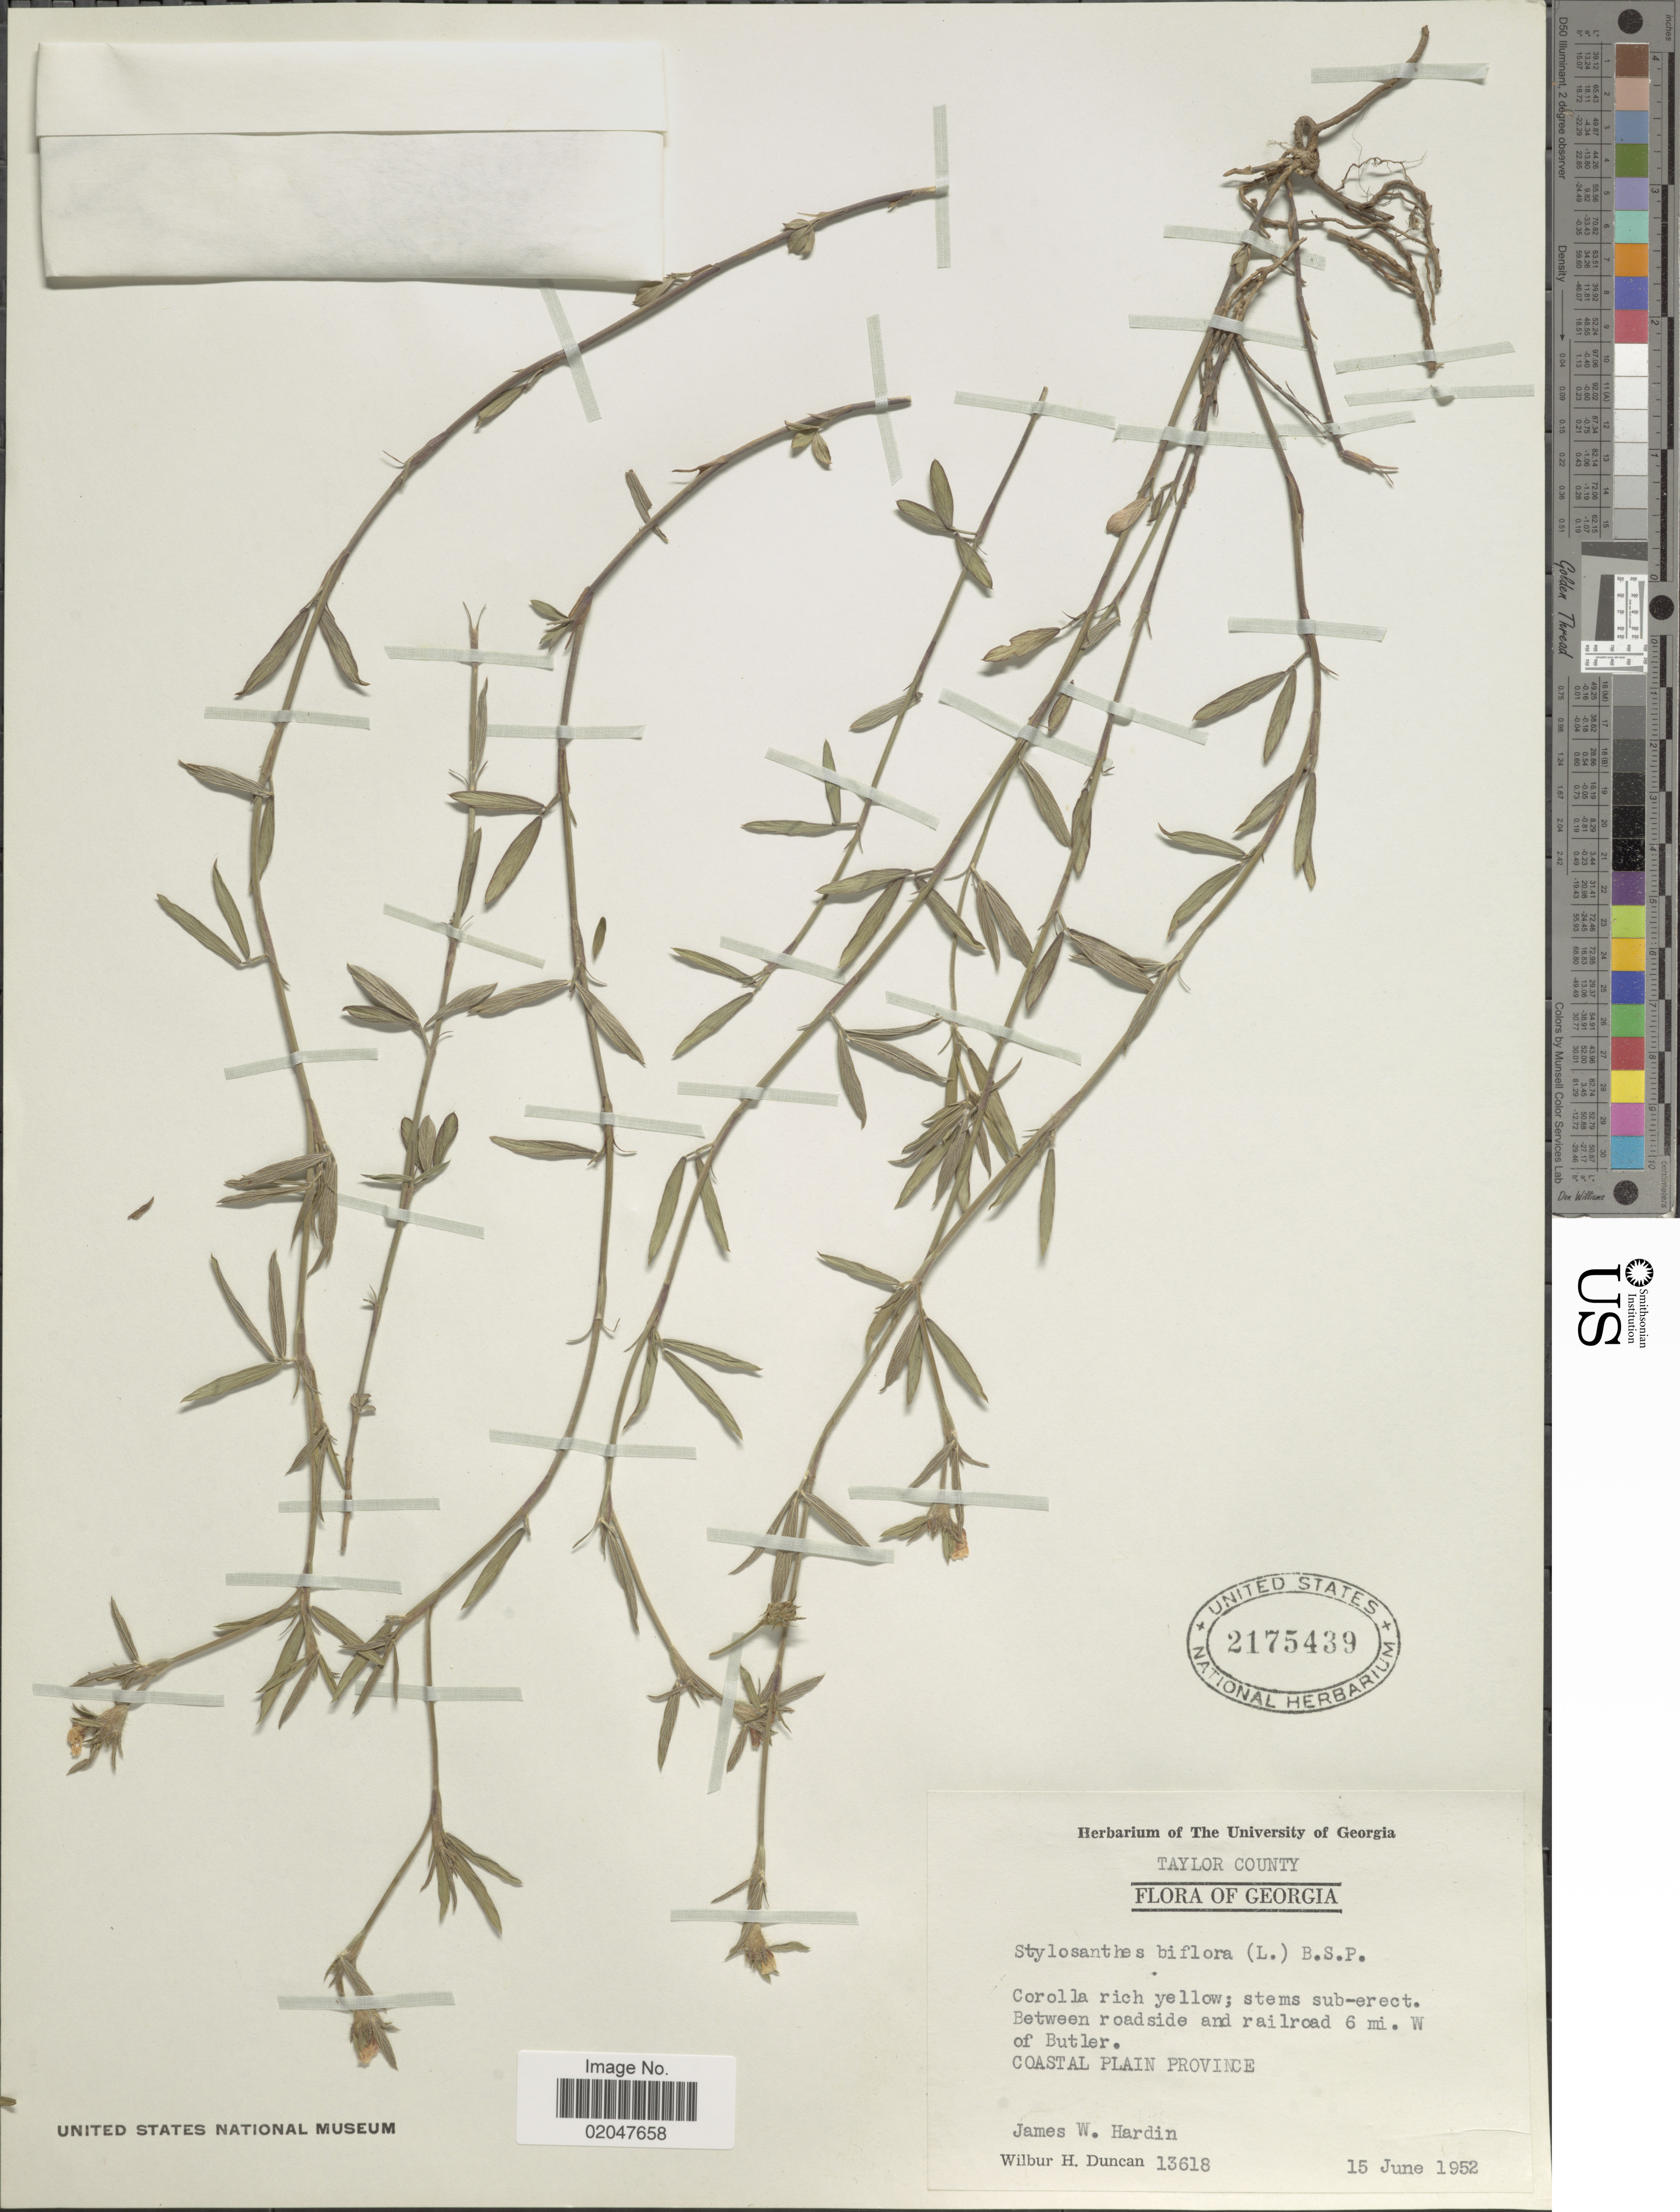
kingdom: Plantae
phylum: Tracheophyta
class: Magnoliopsida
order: Fabales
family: Fabaceae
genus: Stylosanthes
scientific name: Stylosanthes biflora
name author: (L.) Britton et al.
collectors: J. Hardin & W. H. Duncan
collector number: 13618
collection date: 1952-06-15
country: United States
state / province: Georgia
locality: Taylor County, 6 mi W of Butler, Coastal Plain Province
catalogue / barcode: US 2175439